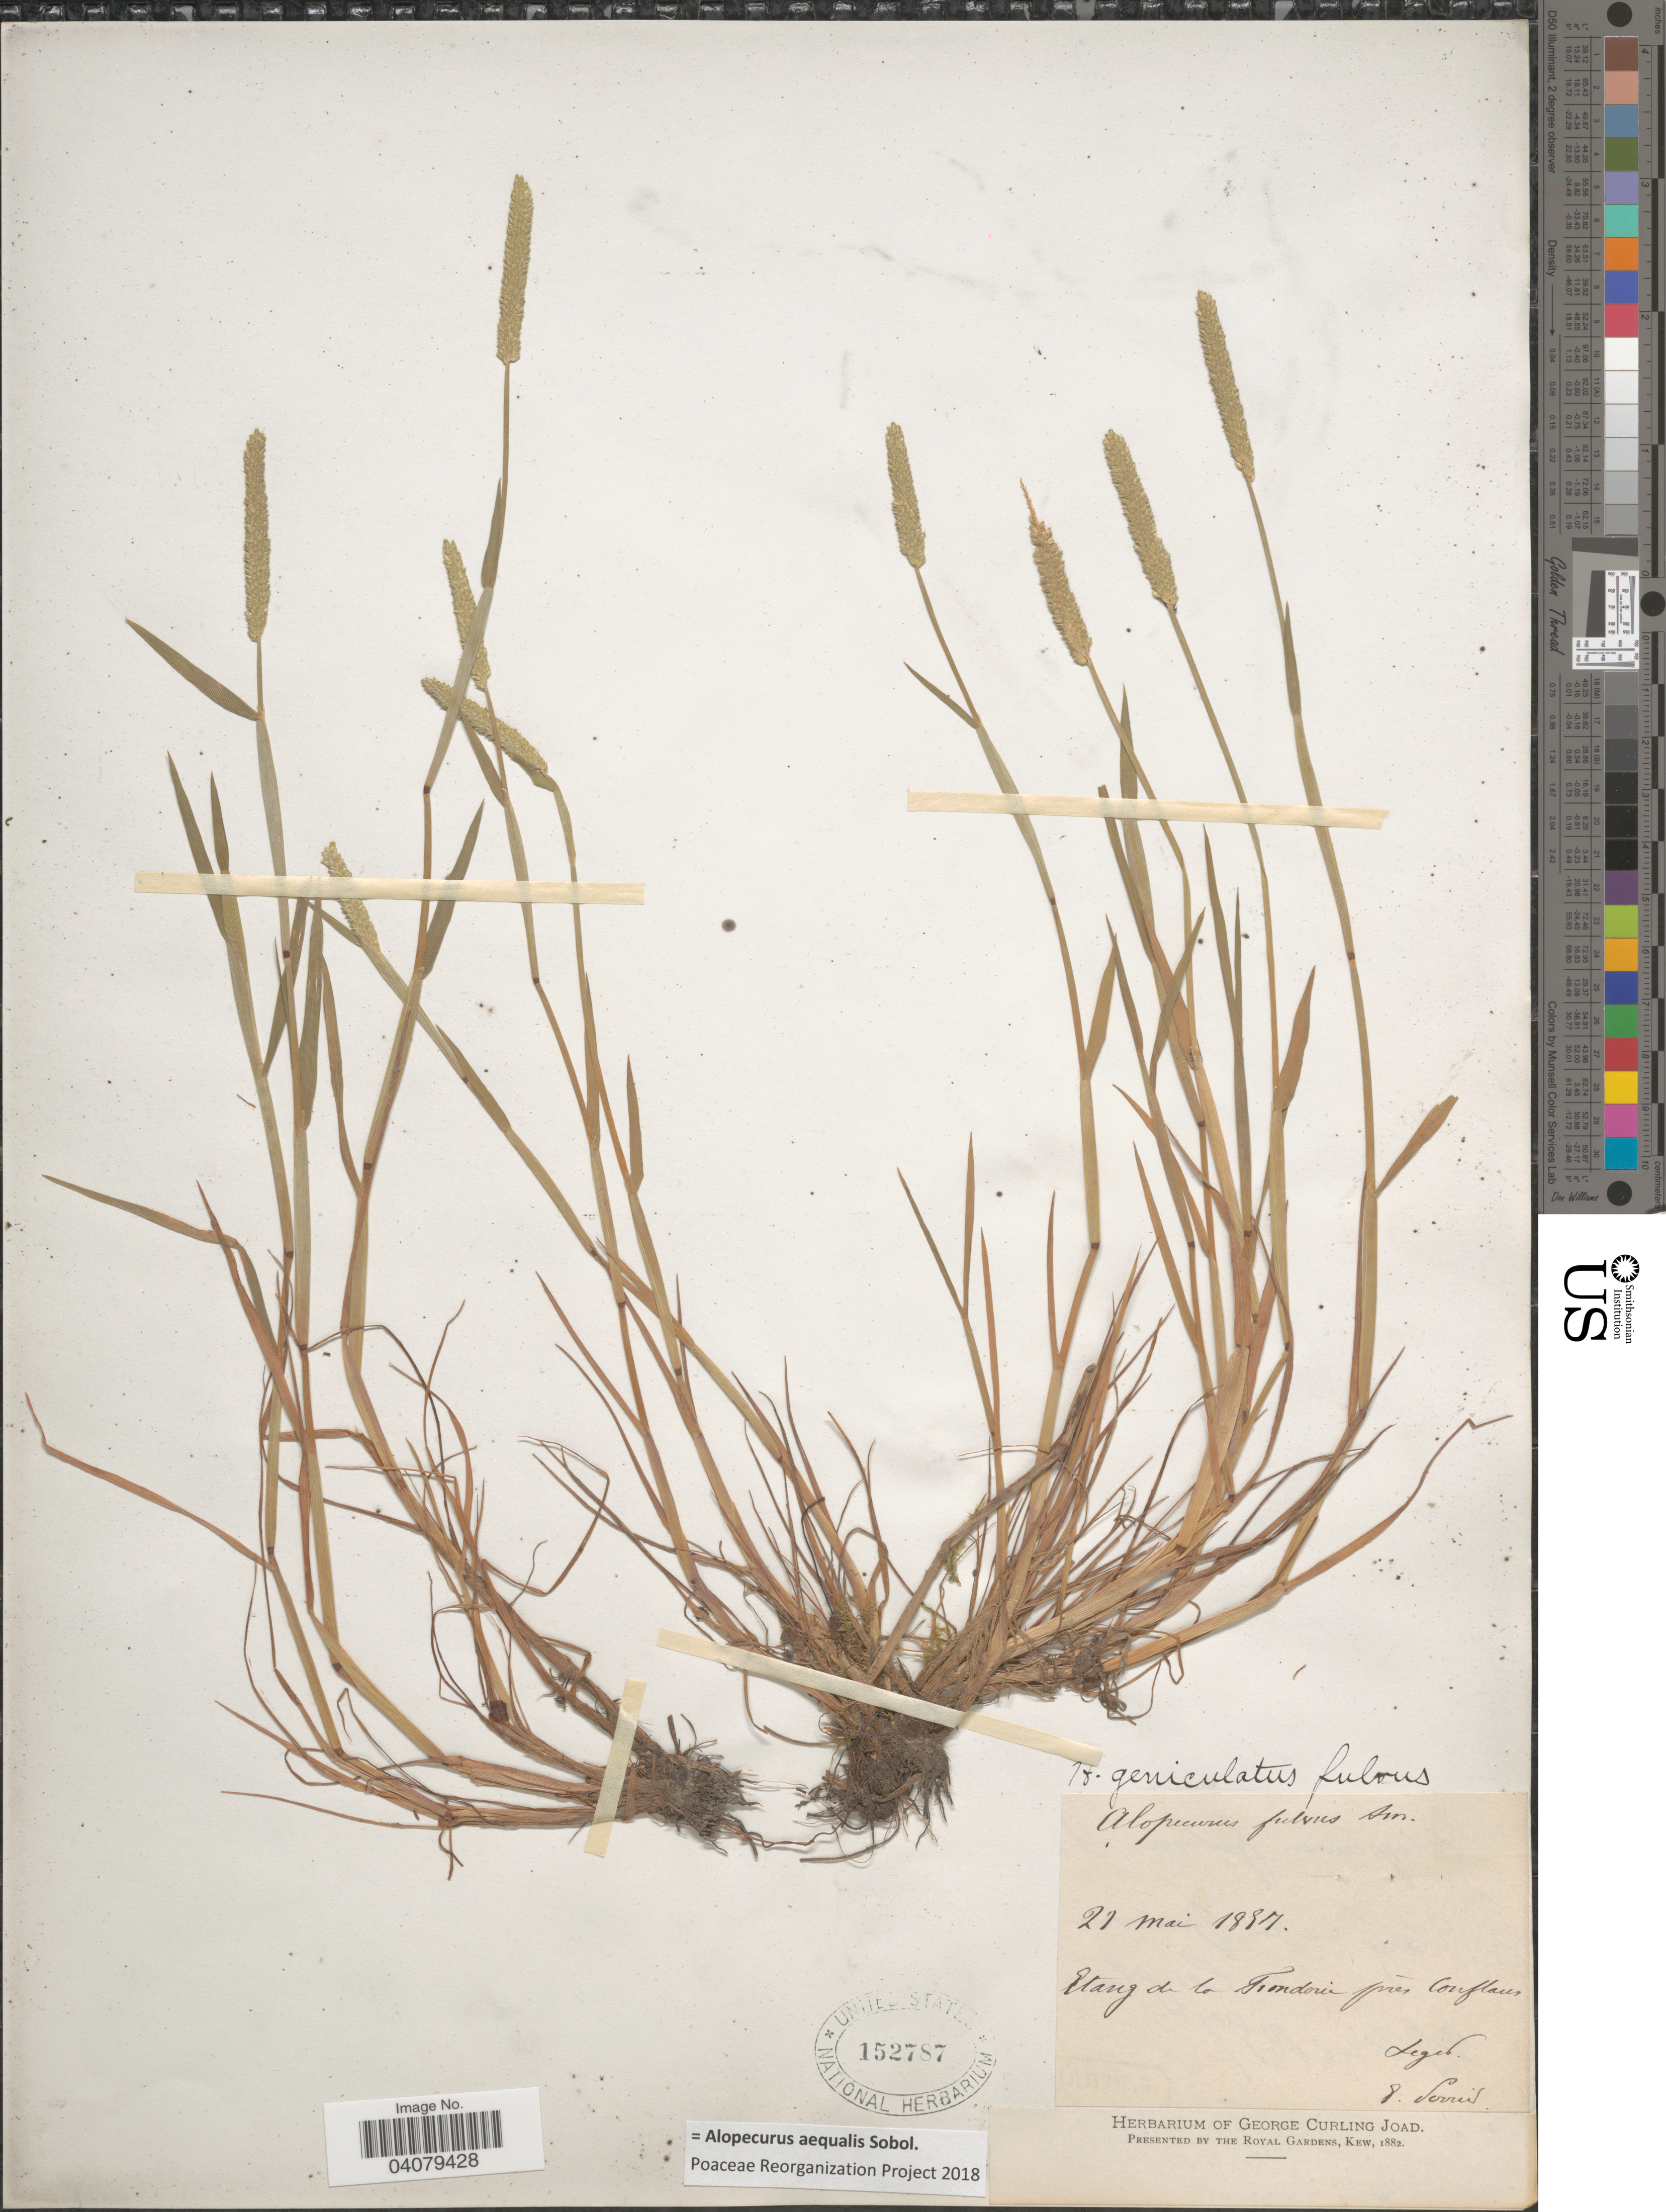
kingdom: Plantae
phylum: Tracheophyta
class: Liliopsida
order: Poales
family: Poaceae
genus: Alopecurus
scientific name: Alopecurus arundinaceus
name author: Poir.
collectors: E. Perrier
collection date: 1897-05-21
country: France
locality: Etang de la Fiondorie [interpreted] prés Conflans.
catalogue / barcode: US 152787